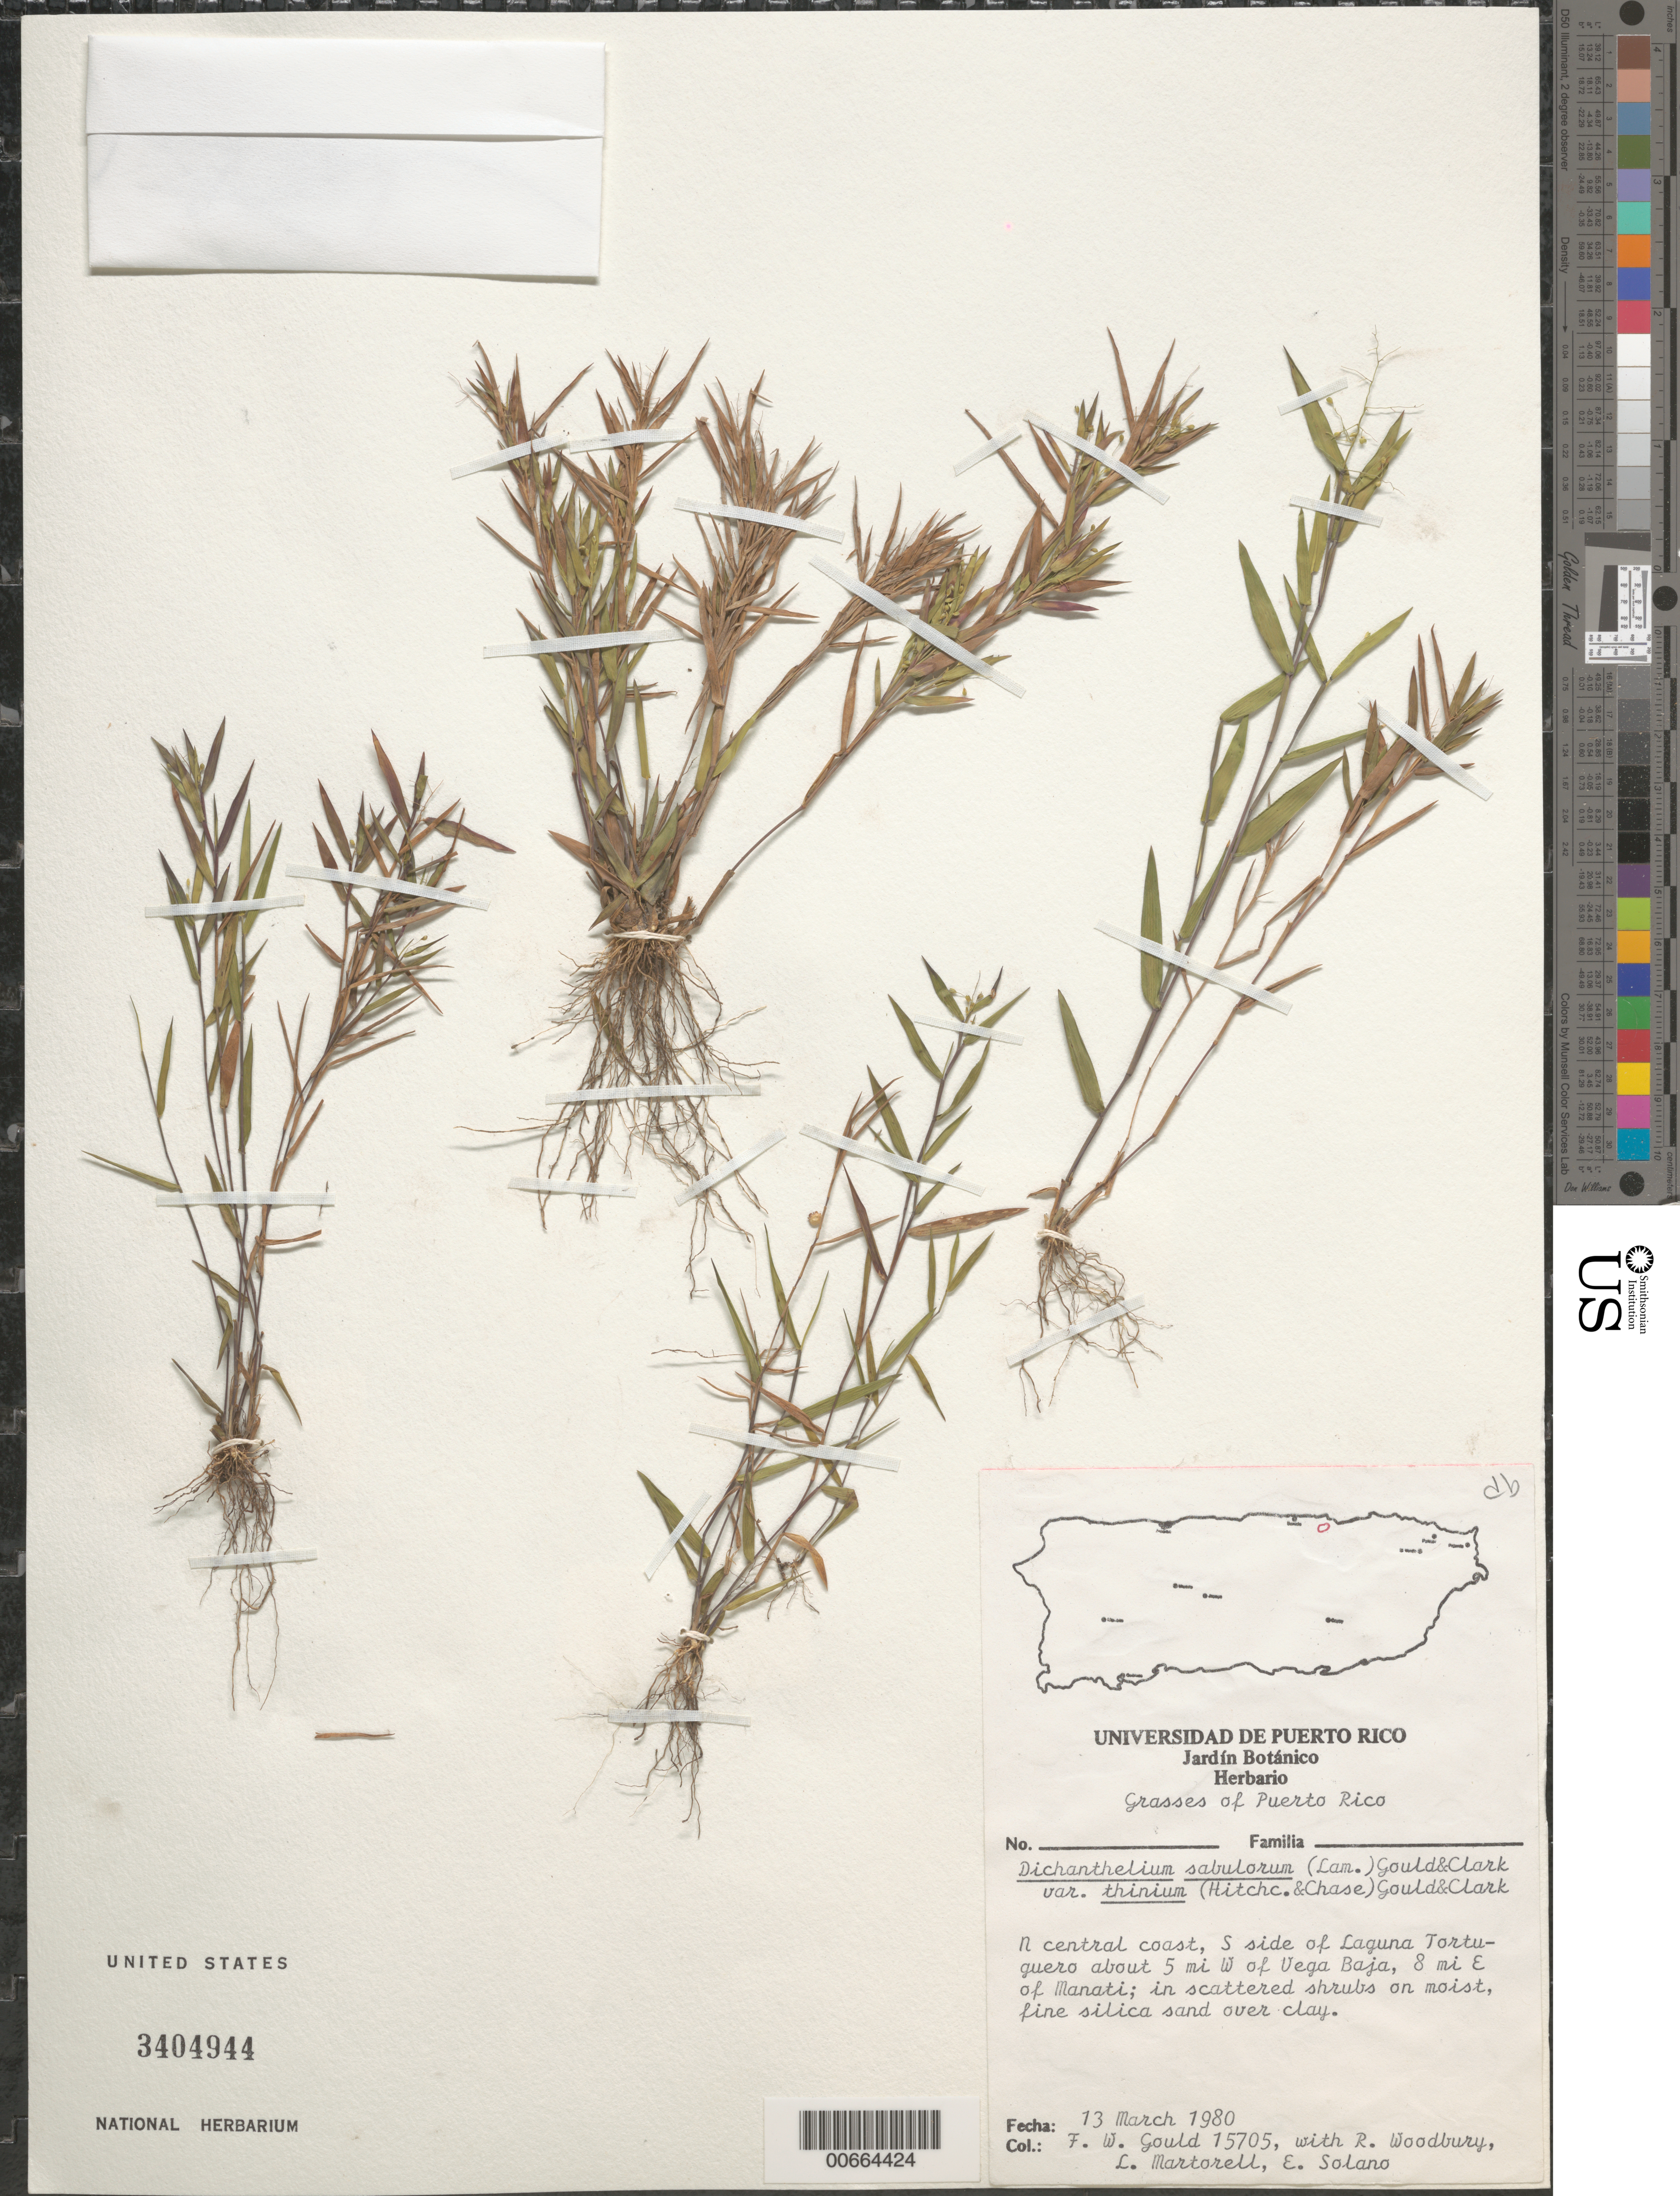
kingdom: Plantae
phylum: Tracheophyta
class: Liliopsida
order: Poales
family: Poaceae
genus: Dichanthelium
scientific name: Dichanthelium portoricense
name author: (Desv. ex Ham.) B.F. Hansen & Wunderlin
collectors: F. W. Gould, R. O. Woodbury, L. Martorell & E. Solano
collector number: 15705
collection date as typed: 13 Mar 1980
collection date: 1980-03-13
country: Puerto Rico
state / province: Manatí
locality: N Central Coast, S side of Laguna Tortuguero about 5 mi W of Vega Baja, 8 mi E of Manati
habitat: In scattered shrubs on moist, fine silica sand over clay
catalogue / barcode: US 3404944